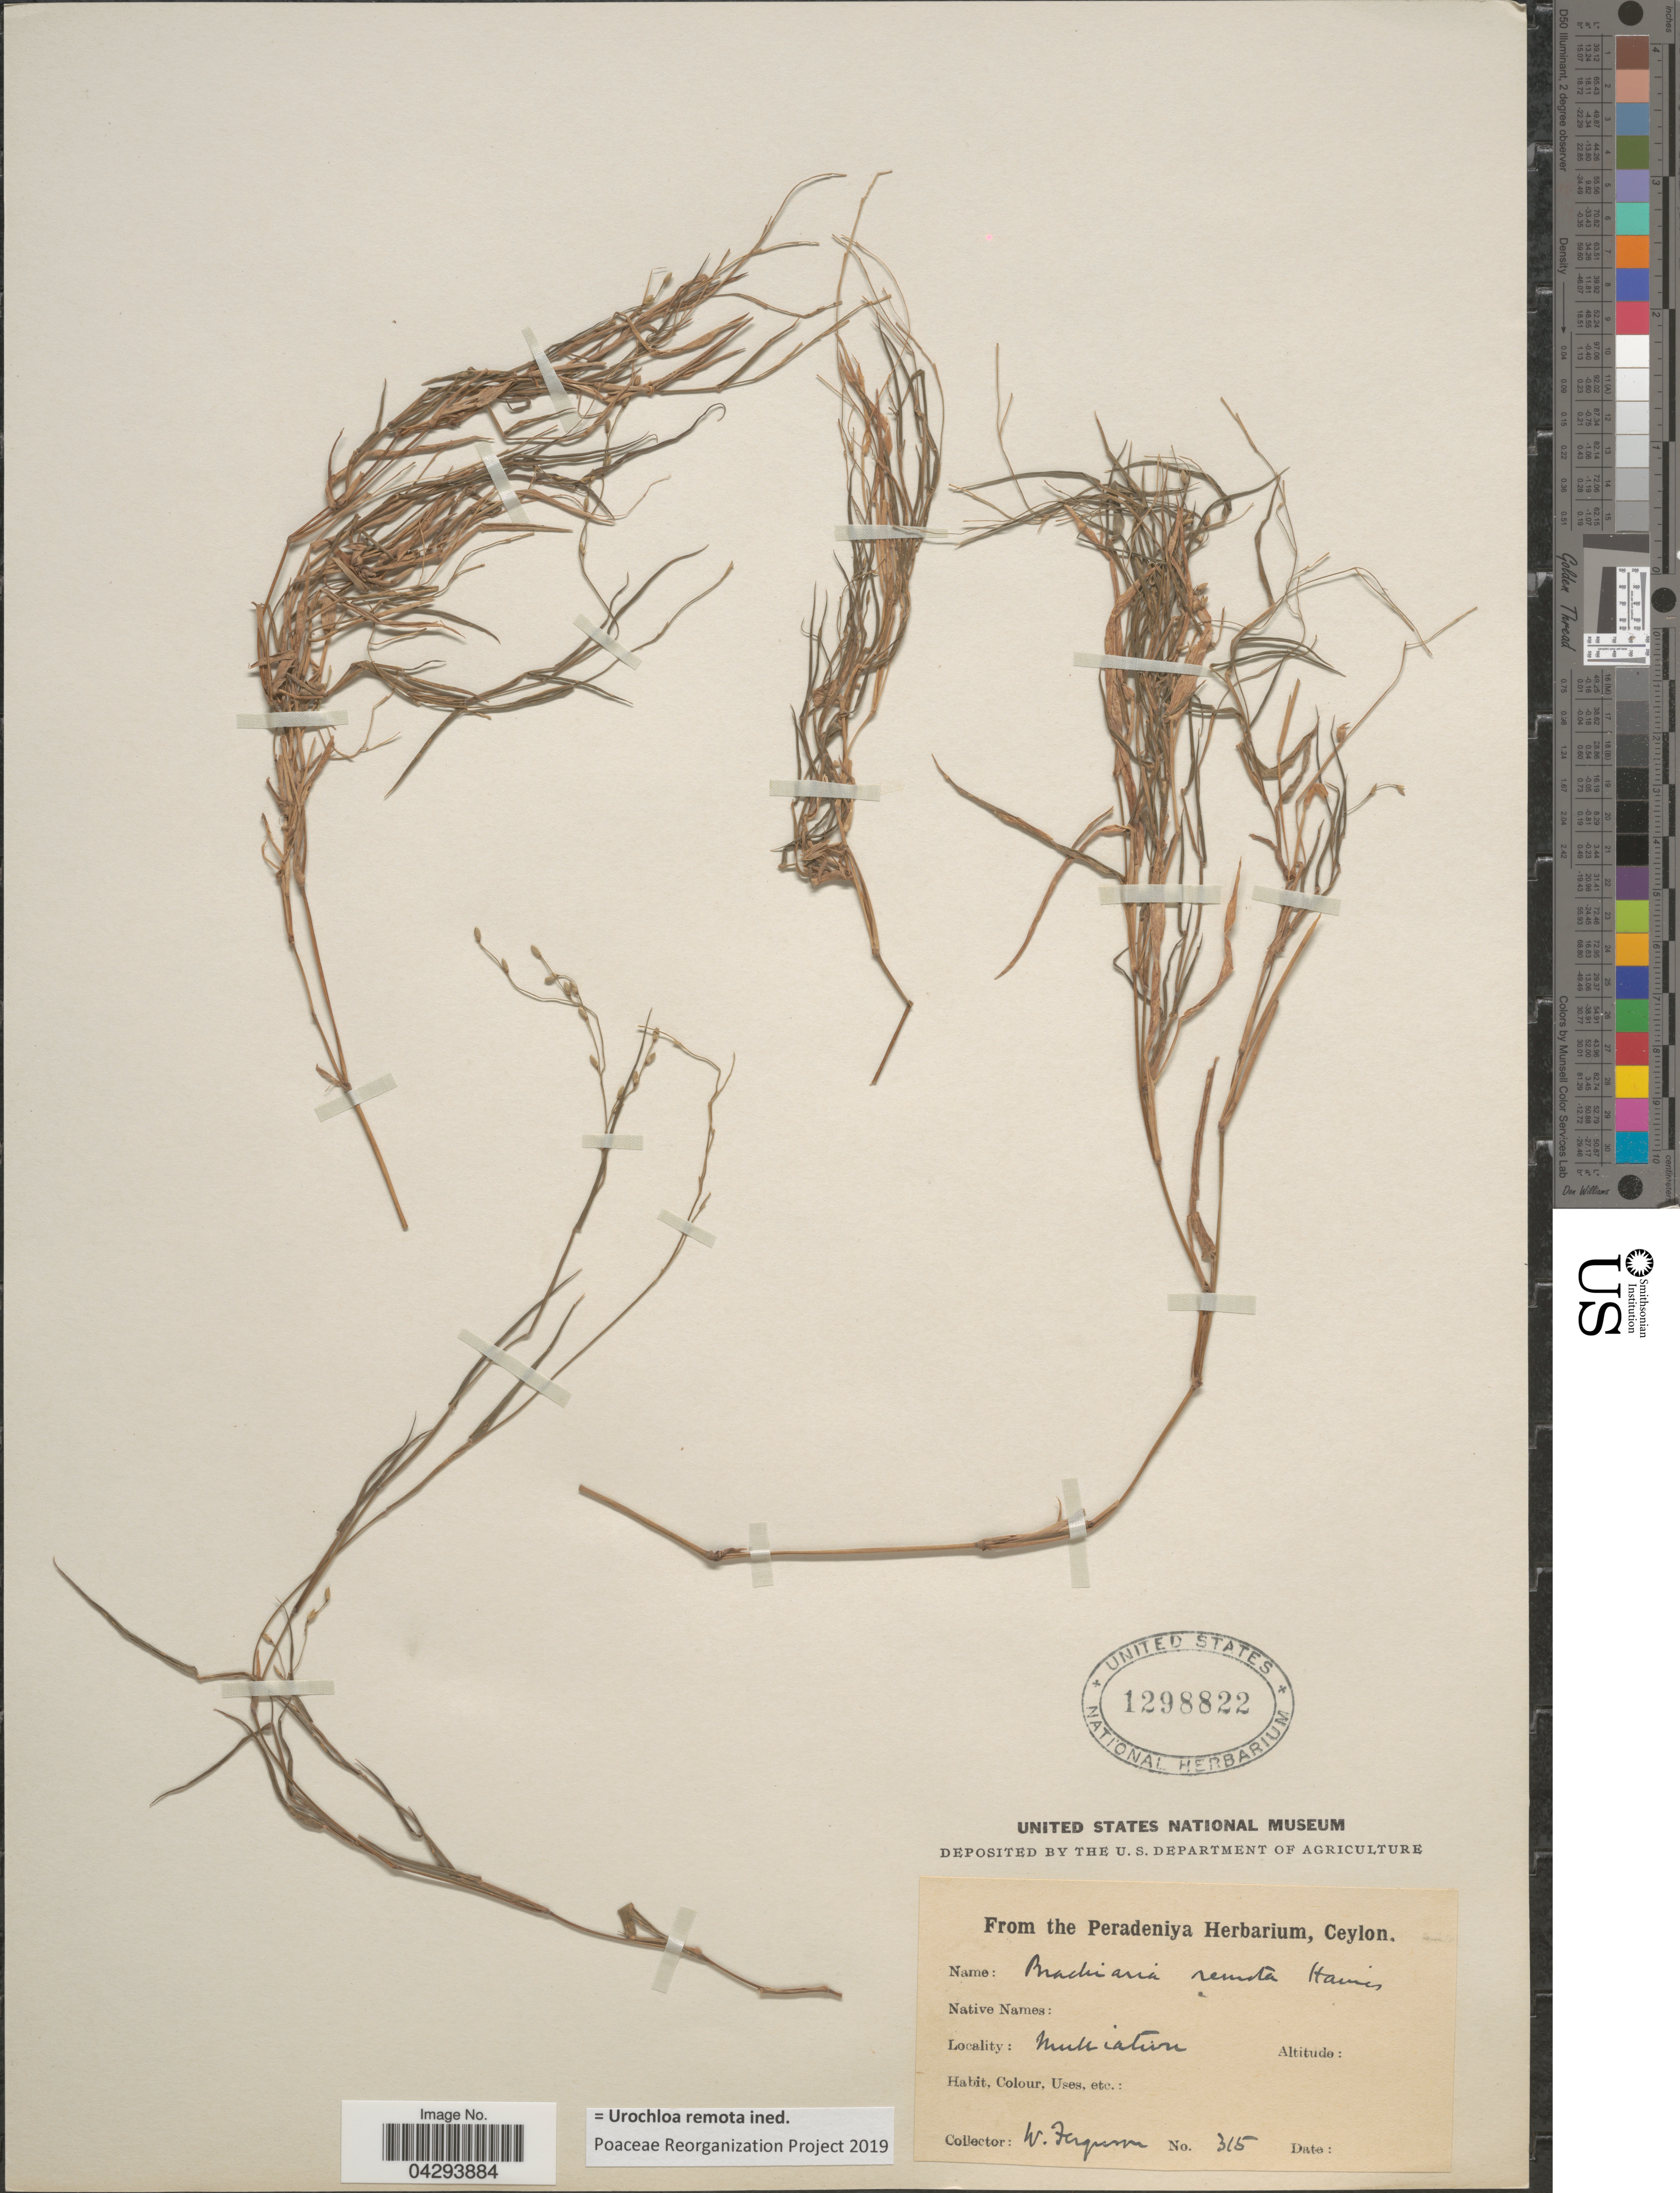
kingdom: Plantae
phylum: Tracheophyta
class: Liliopsida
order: Poales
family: Poaceae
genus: Urochloa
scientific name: Urochloa remota ined.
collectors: W. Ferguson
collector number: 315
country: Sri Lanka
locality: Ceylon. Mukiation. [interpreted]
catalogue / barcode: US 1298822